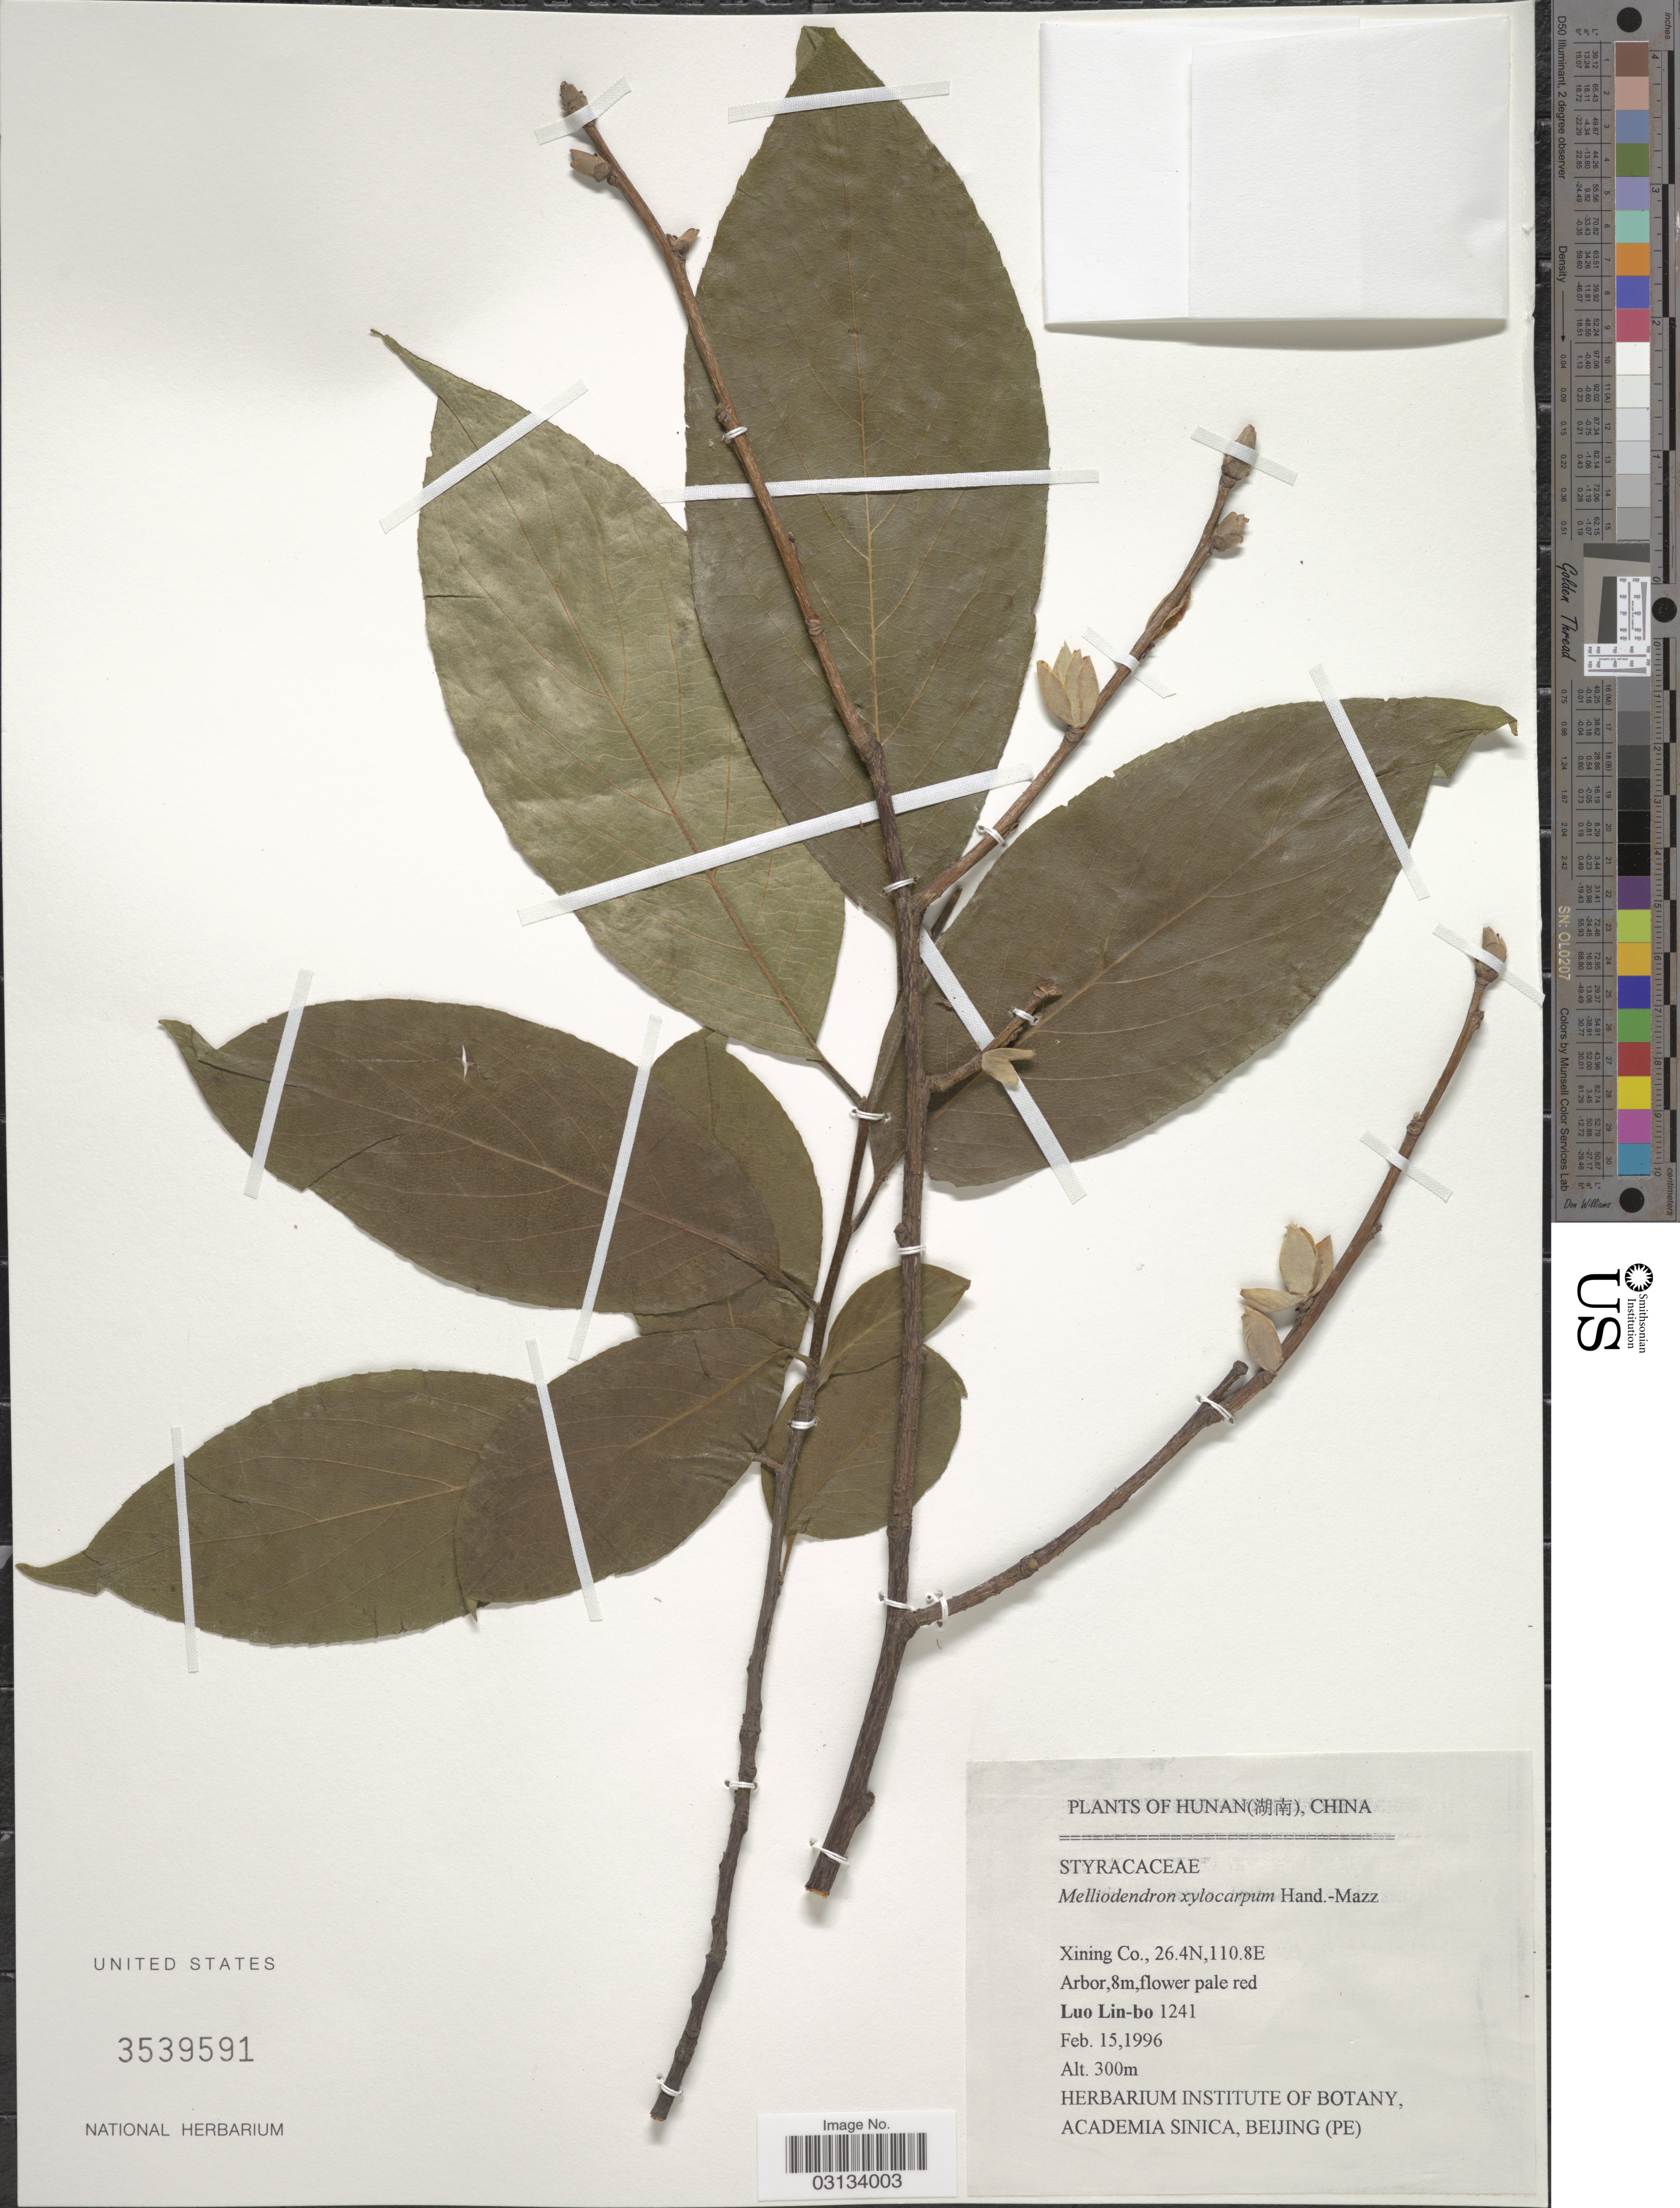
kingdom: Plantae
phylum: Tracheophyta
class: Magnoliopsida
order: Ericales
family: Styracaceae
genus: Melliodendron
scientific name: Melliodendron xylocarpum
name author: Hand.-Mazz.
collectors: L. Lin-bo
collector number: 1241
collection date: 1996-02-15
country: China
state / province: Hunan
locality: Xining Co.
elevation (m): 300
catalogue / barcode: US 3539591